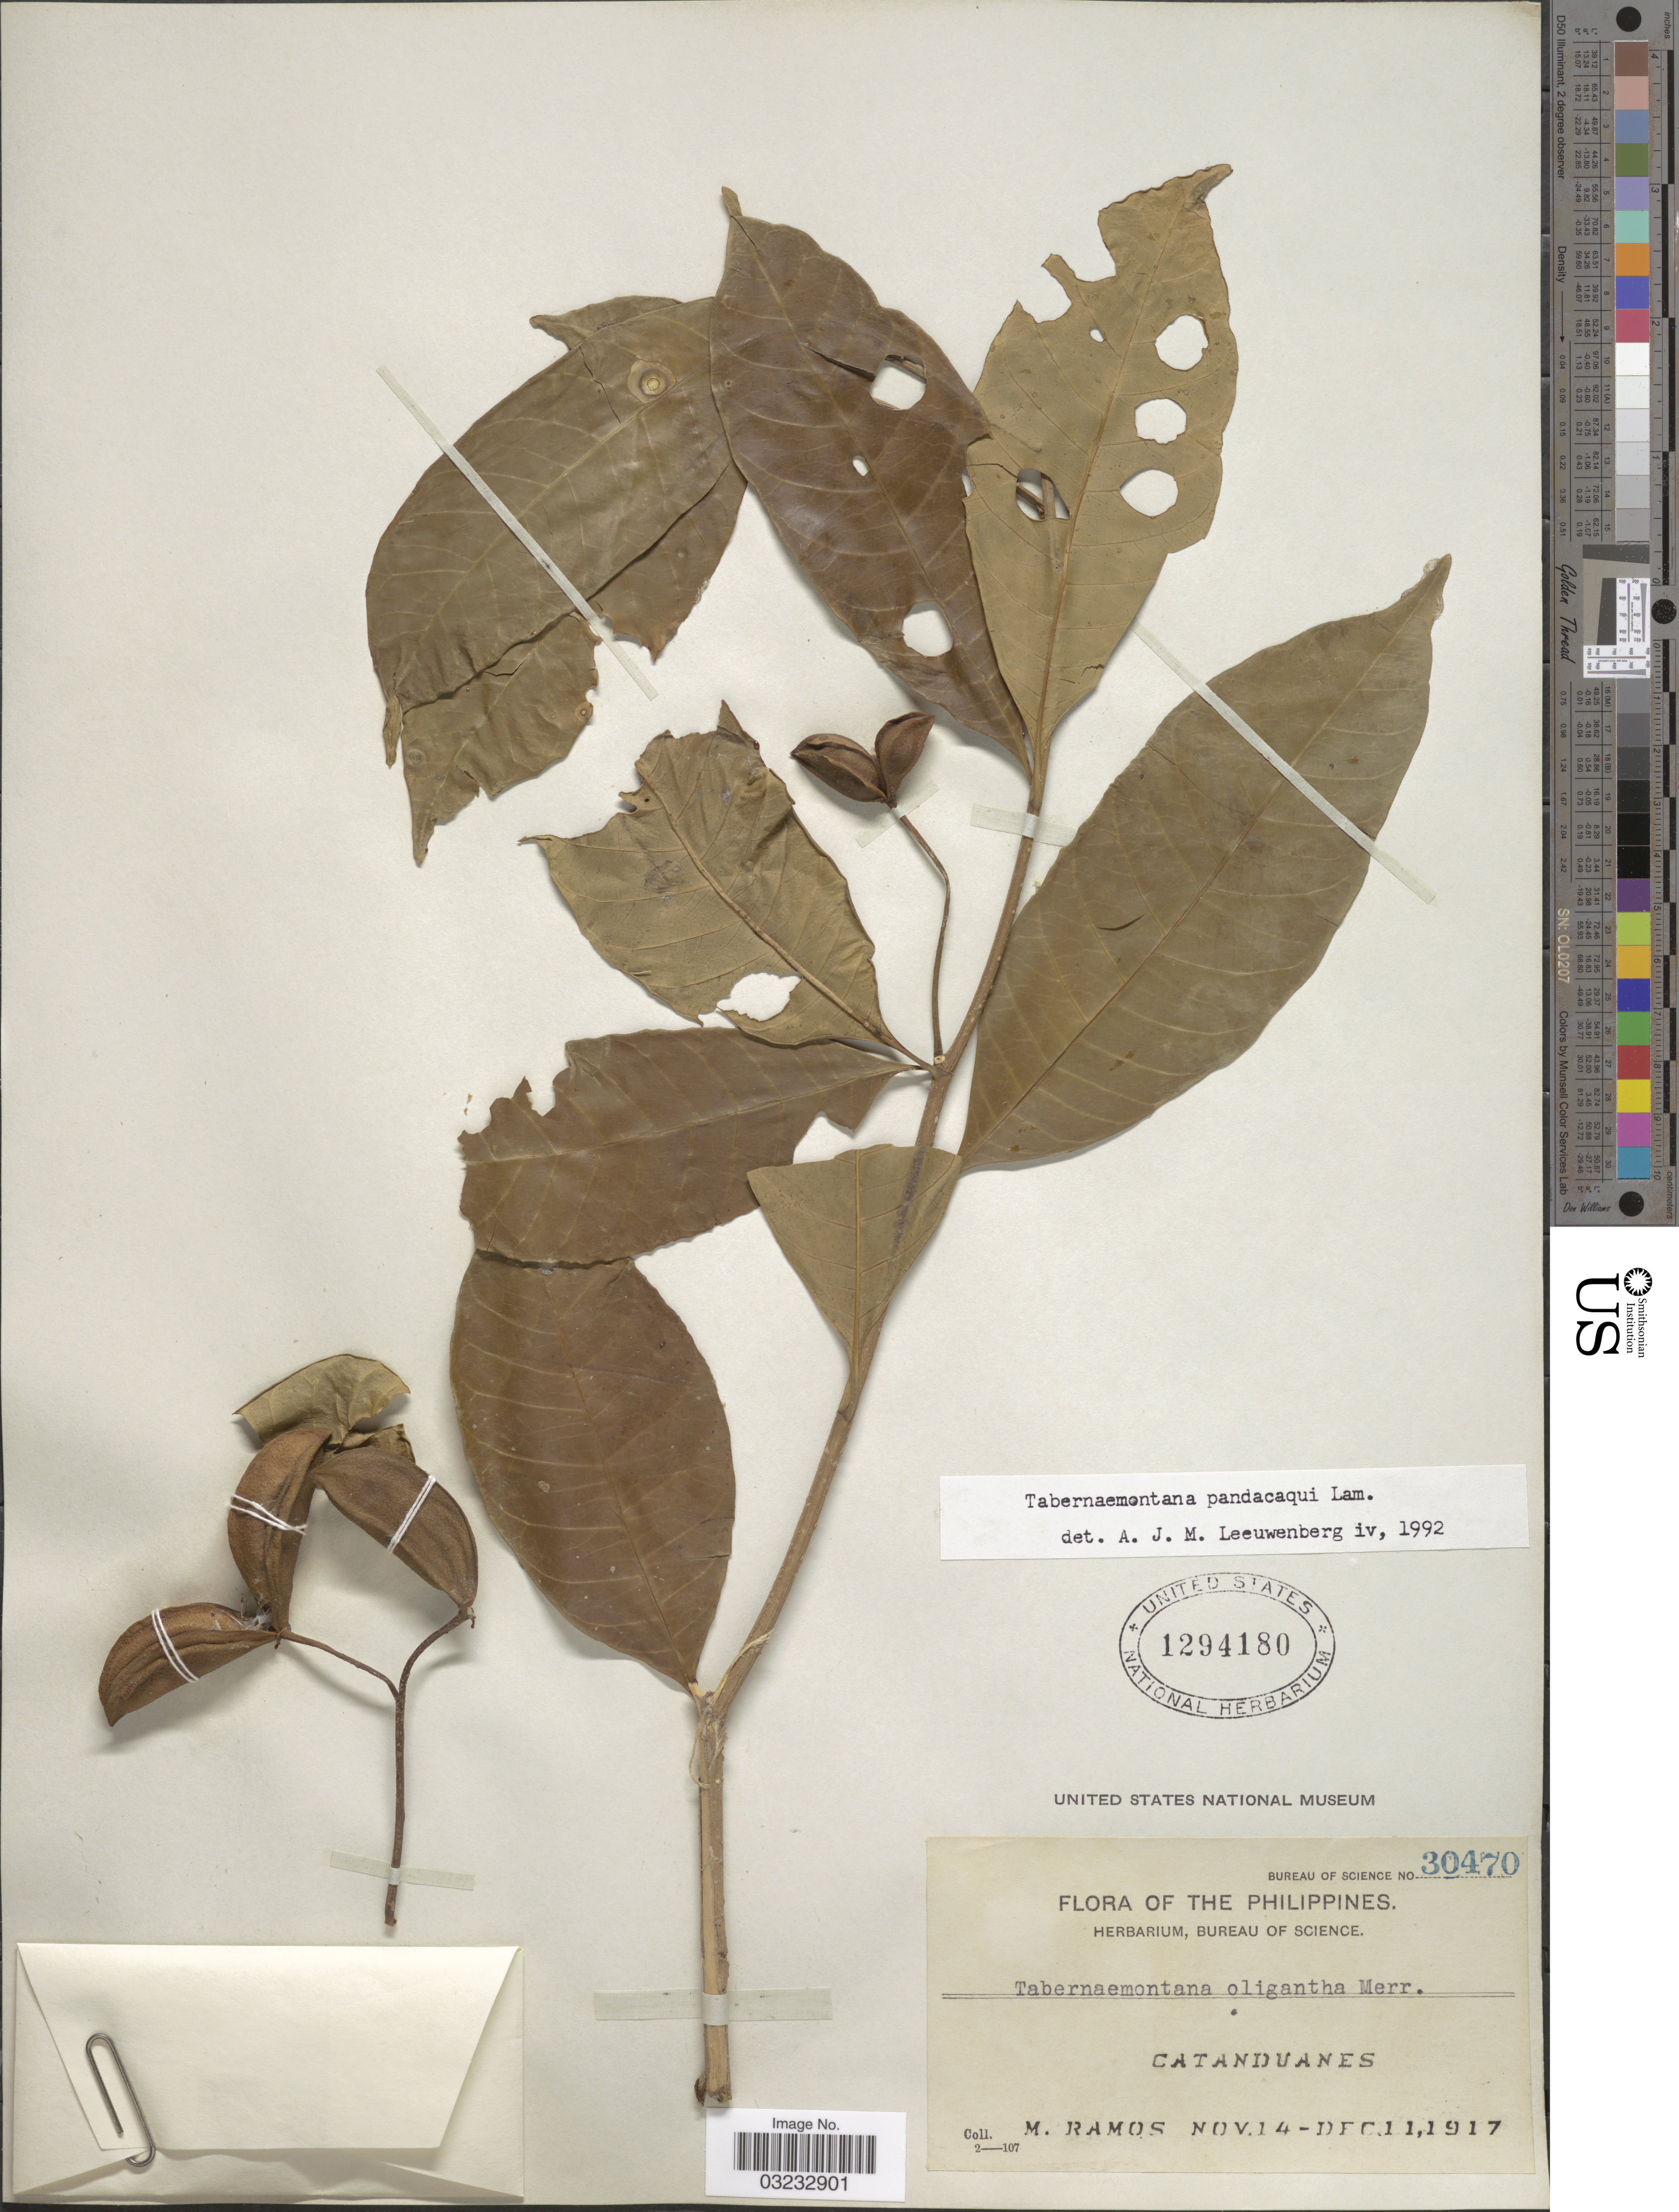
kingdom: Plantae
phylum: Tracheophyta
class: Magnoliopsida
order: Gentianales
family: Apocynaceae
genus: Tabernaemontana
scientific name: Tabernaemontana pandacaqui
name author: Poir.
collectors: M. Ramos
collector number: Bureau of Science 30470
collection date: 1917-11-14/1917-12-11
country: Philippines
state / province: Bicol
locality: Catanduanes.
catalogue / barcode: US 1294180